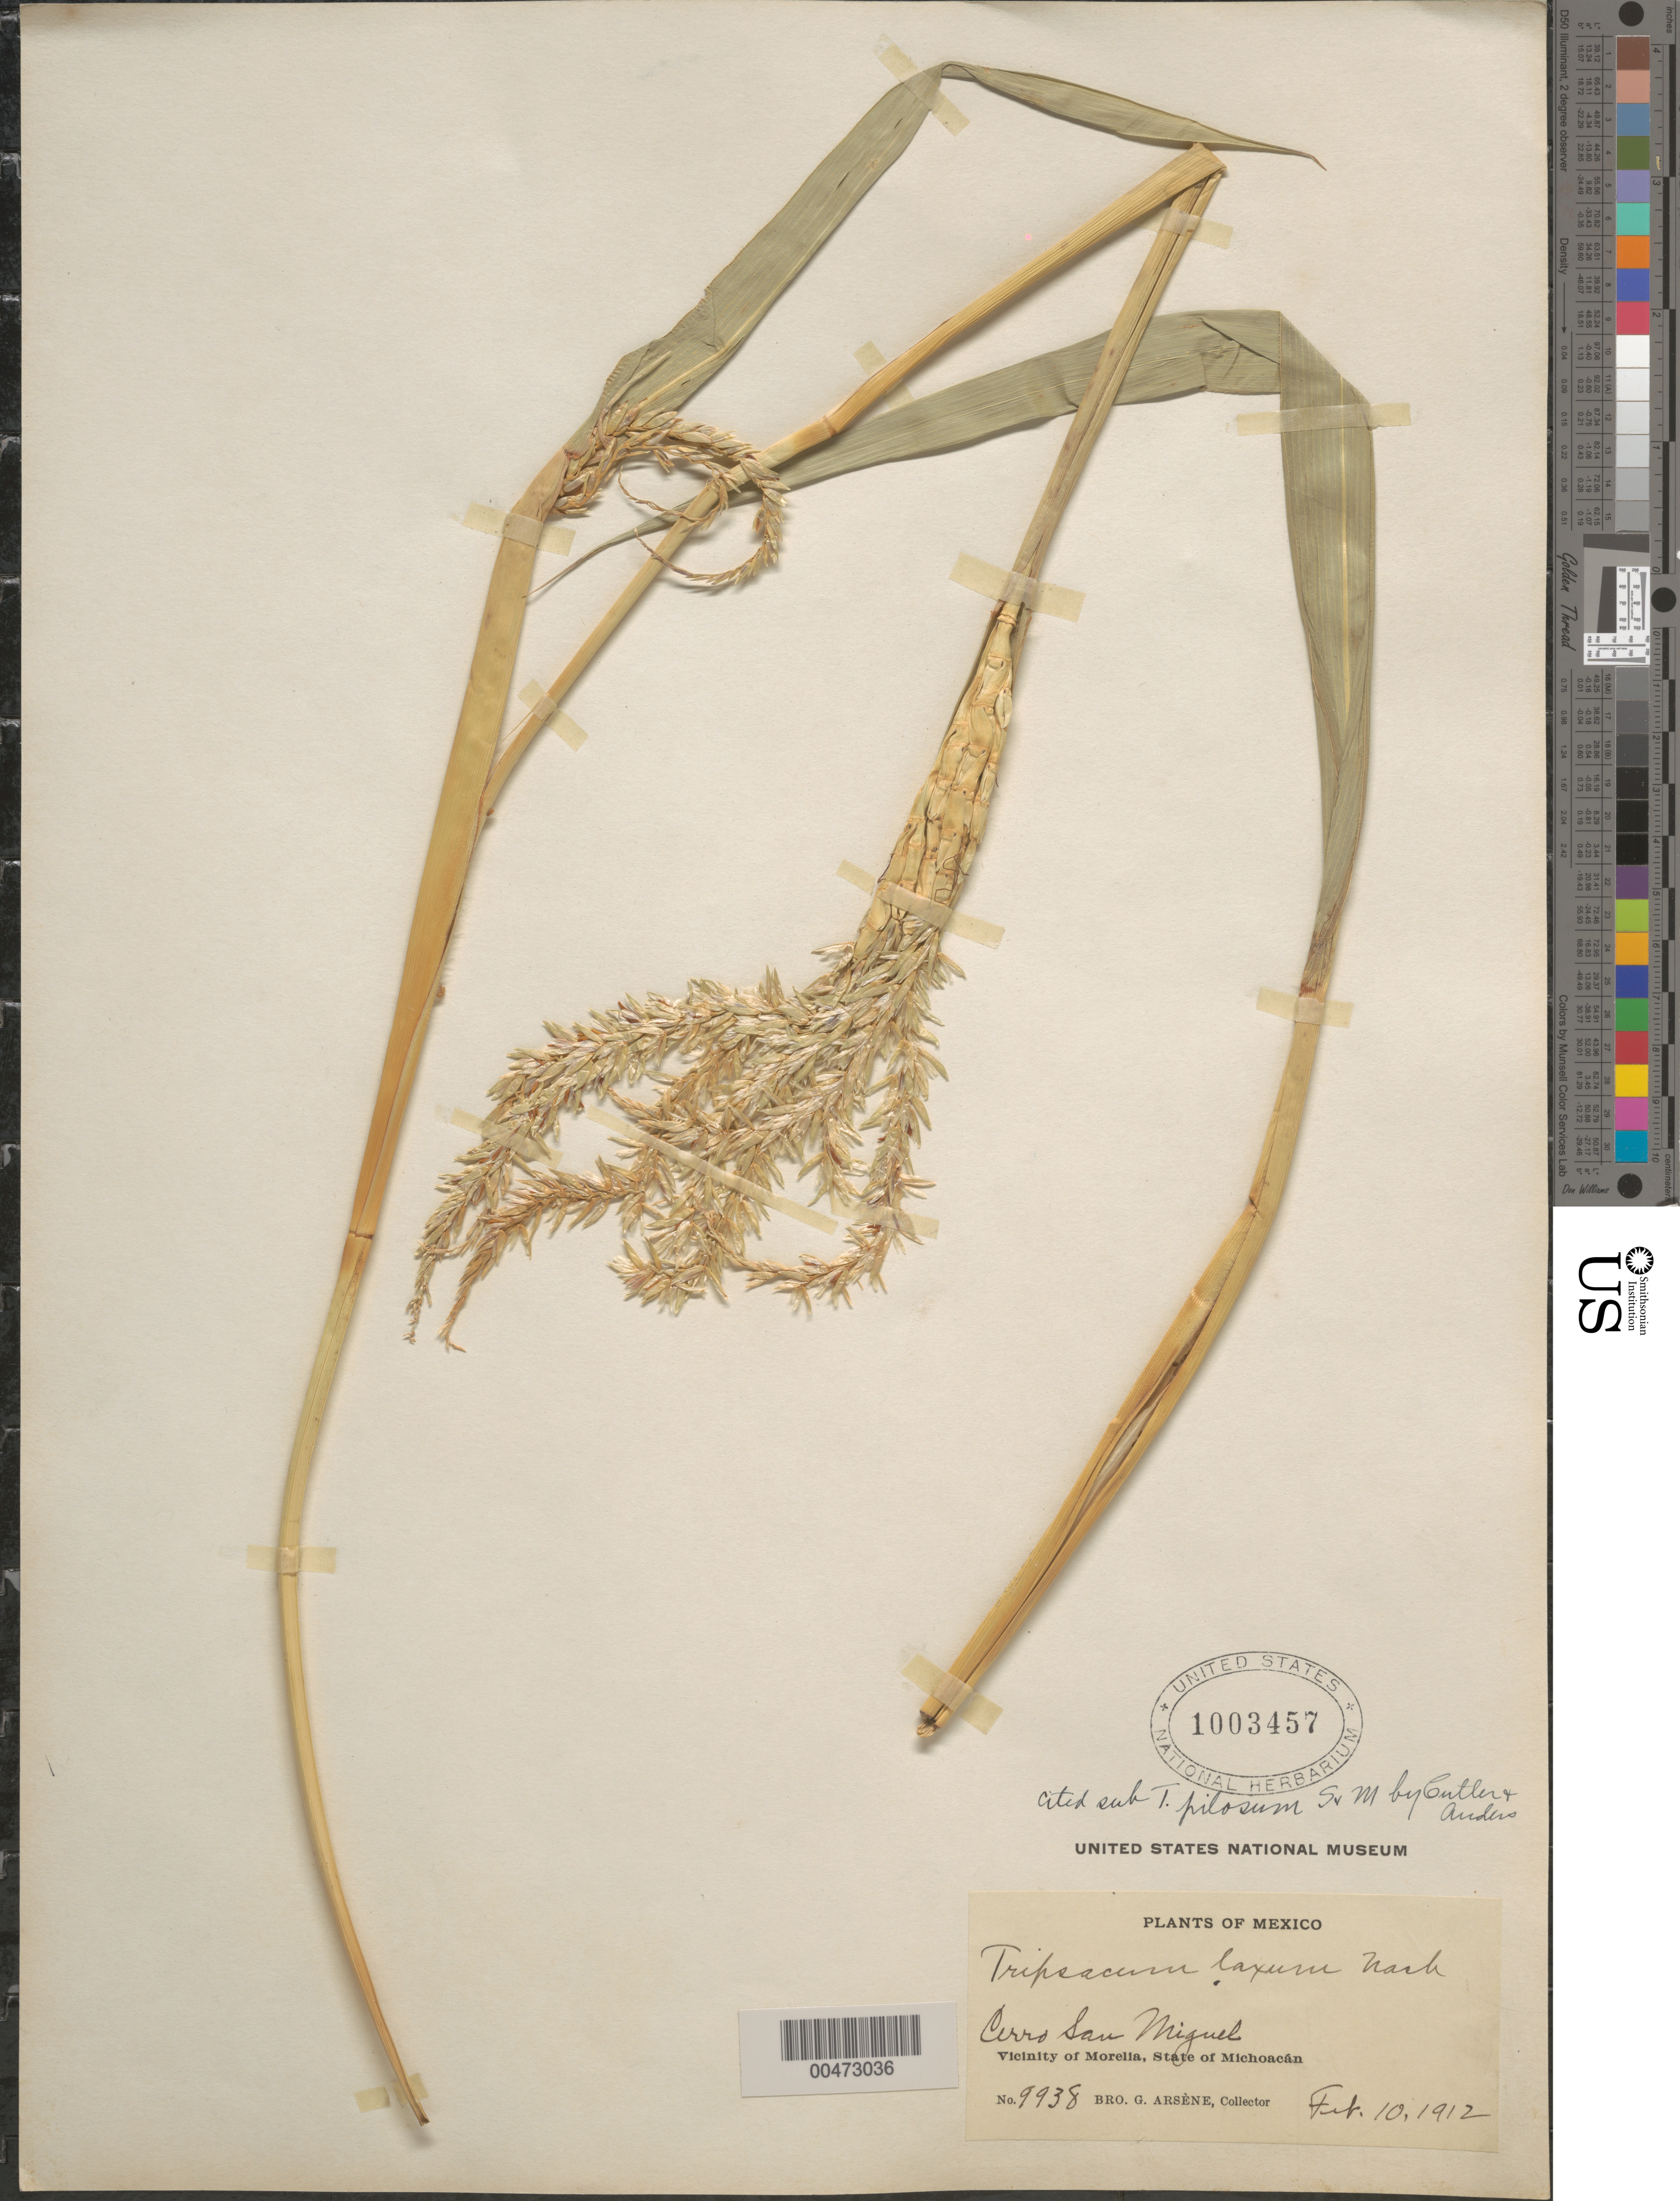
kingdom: Plantae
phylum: Tracheophyta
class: Liliopsida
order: Poales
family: Poaceae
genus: Tripsacum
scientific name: Tripsacum pilosum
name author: Scribn. & Merr.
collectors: Bro. G. Arsène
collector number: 9938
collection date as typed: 10 Feb 1912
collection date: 1912-02-10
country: Mexico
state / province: Michoacán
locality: Cerro San Miguel, vicinity of Morelia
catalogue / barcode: US 1003457